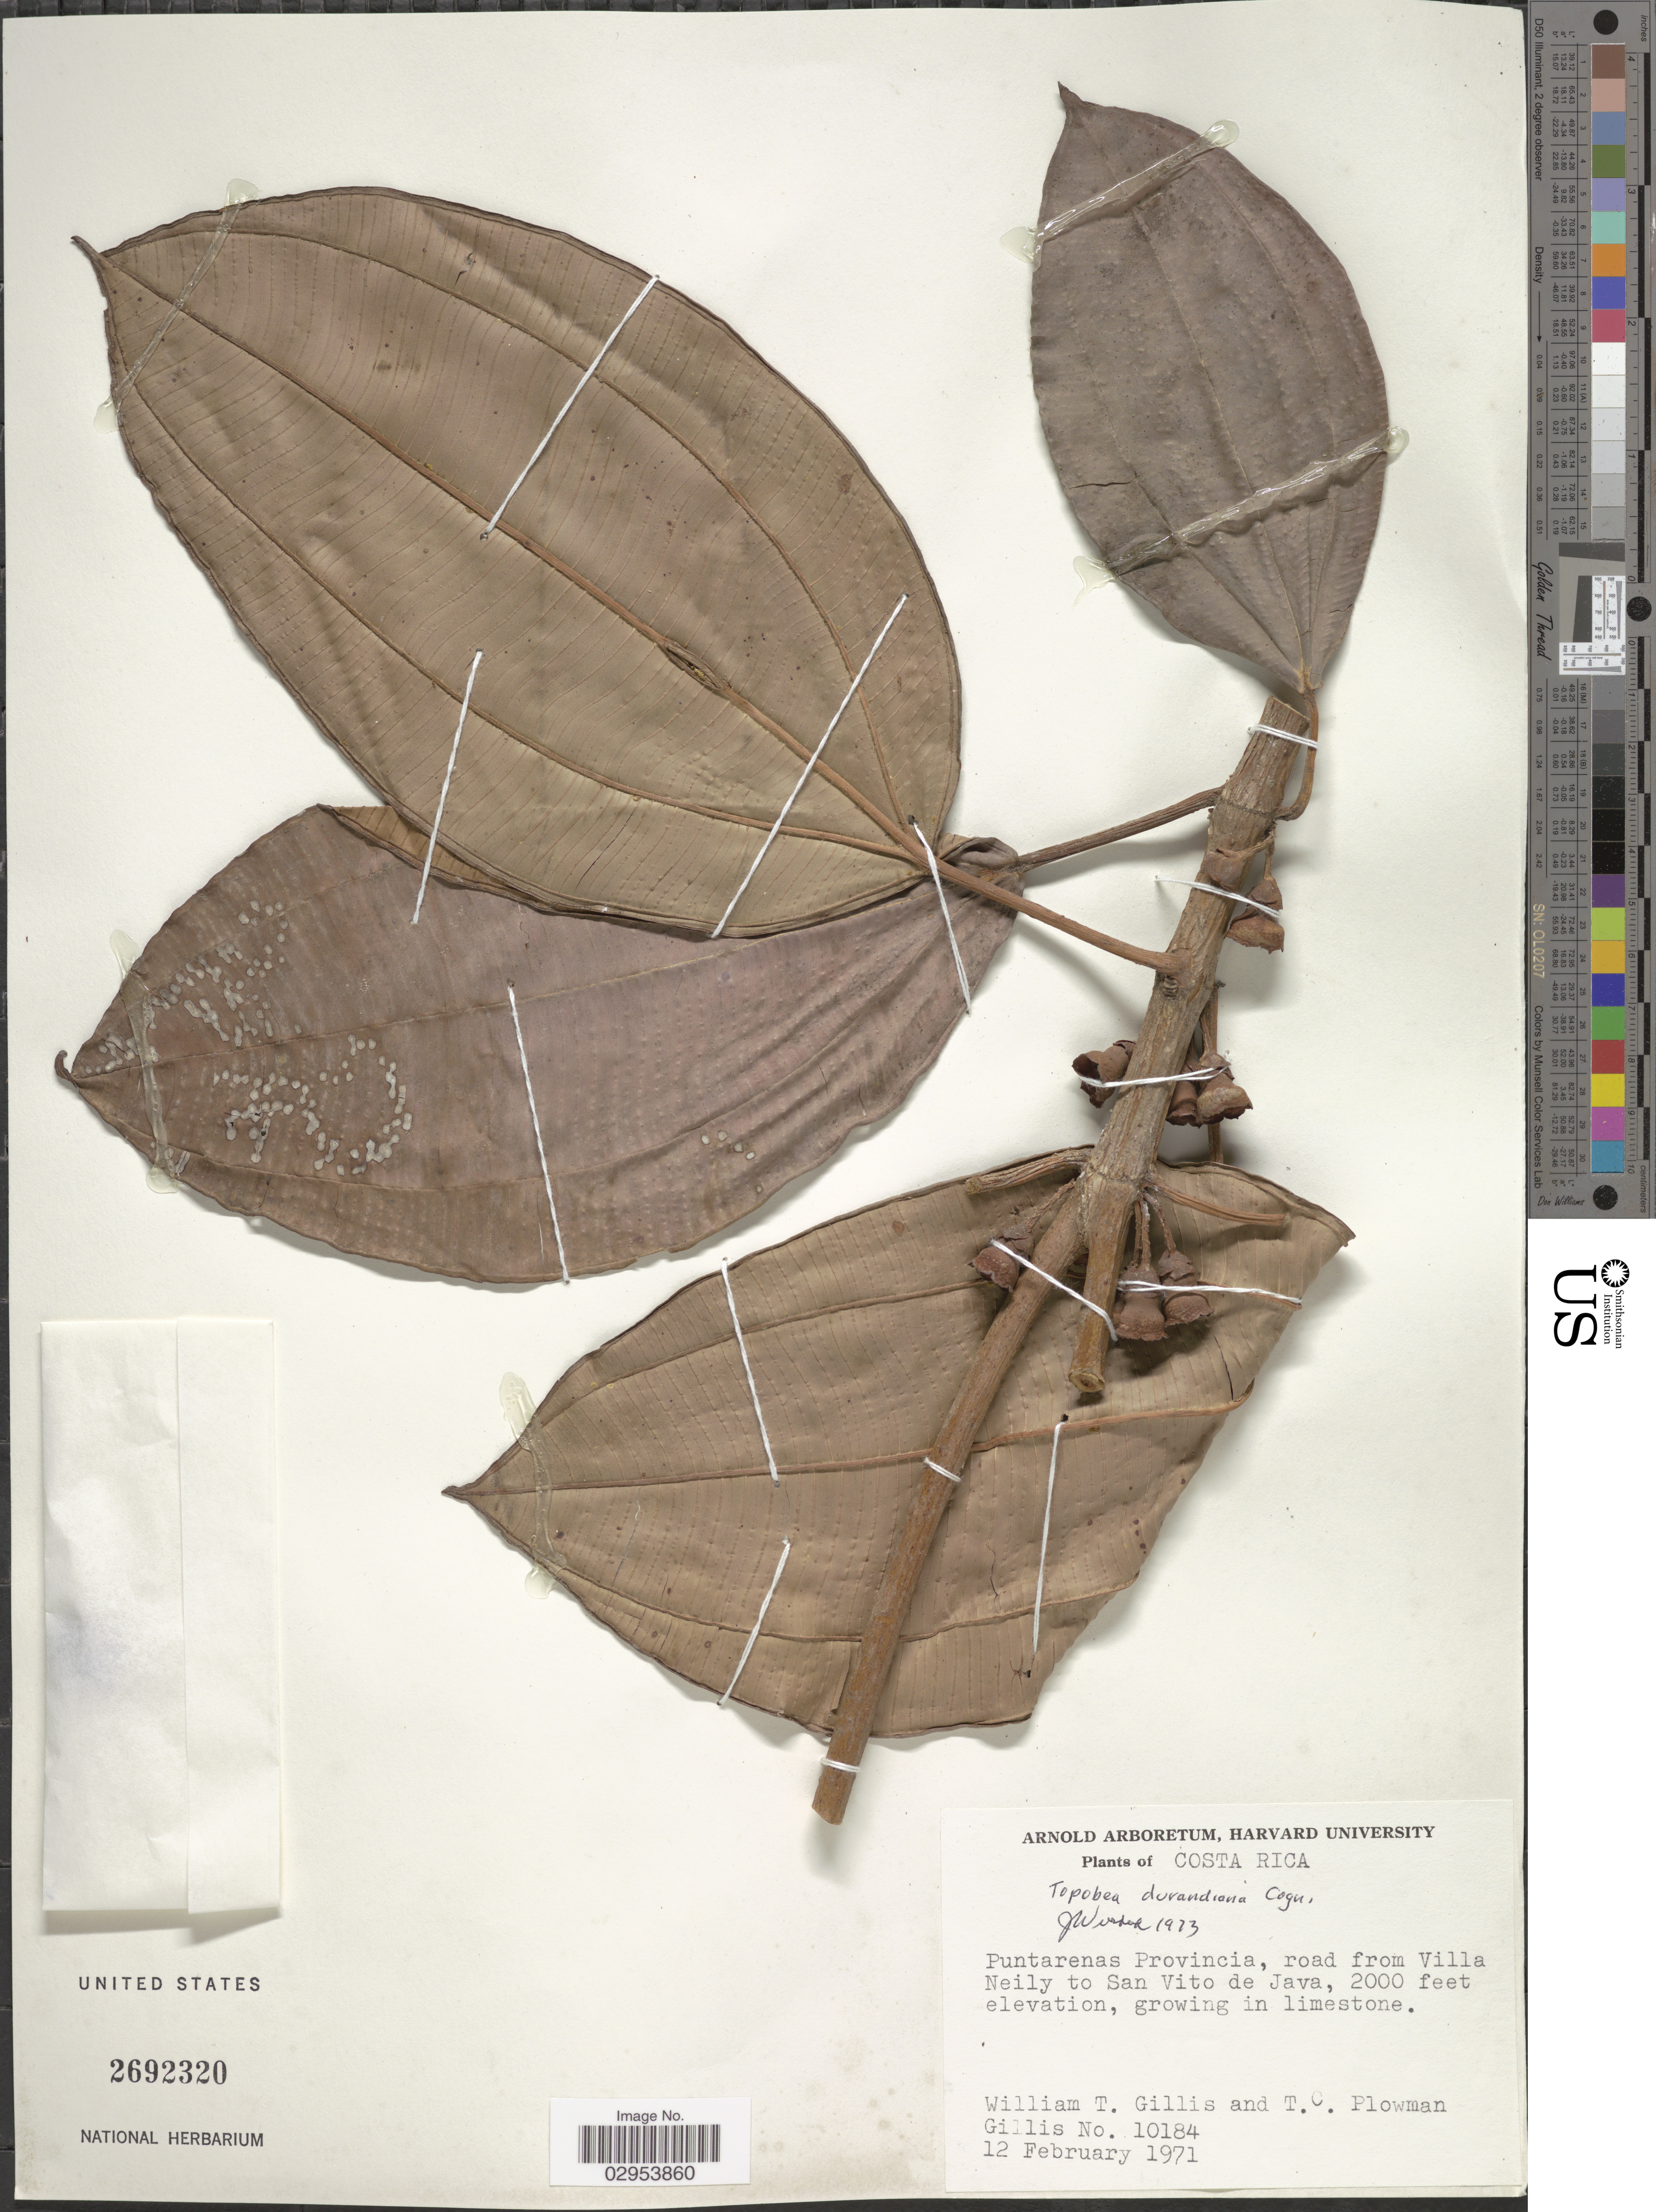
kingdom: Plantae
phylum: Tracheophyta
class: Magnoliopsida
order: Myrtales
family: Melastomataceae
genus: Topobea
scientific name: Topobea maurofernandeziana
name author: Cogn.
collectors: W. T. Gillis & T. Plowman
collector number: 10184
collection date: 1971-02-12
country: Costa Rica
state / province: Puntarenas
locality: Road from Villa Neily to San Vito de Java.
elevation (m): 610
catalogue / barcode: US 2692320